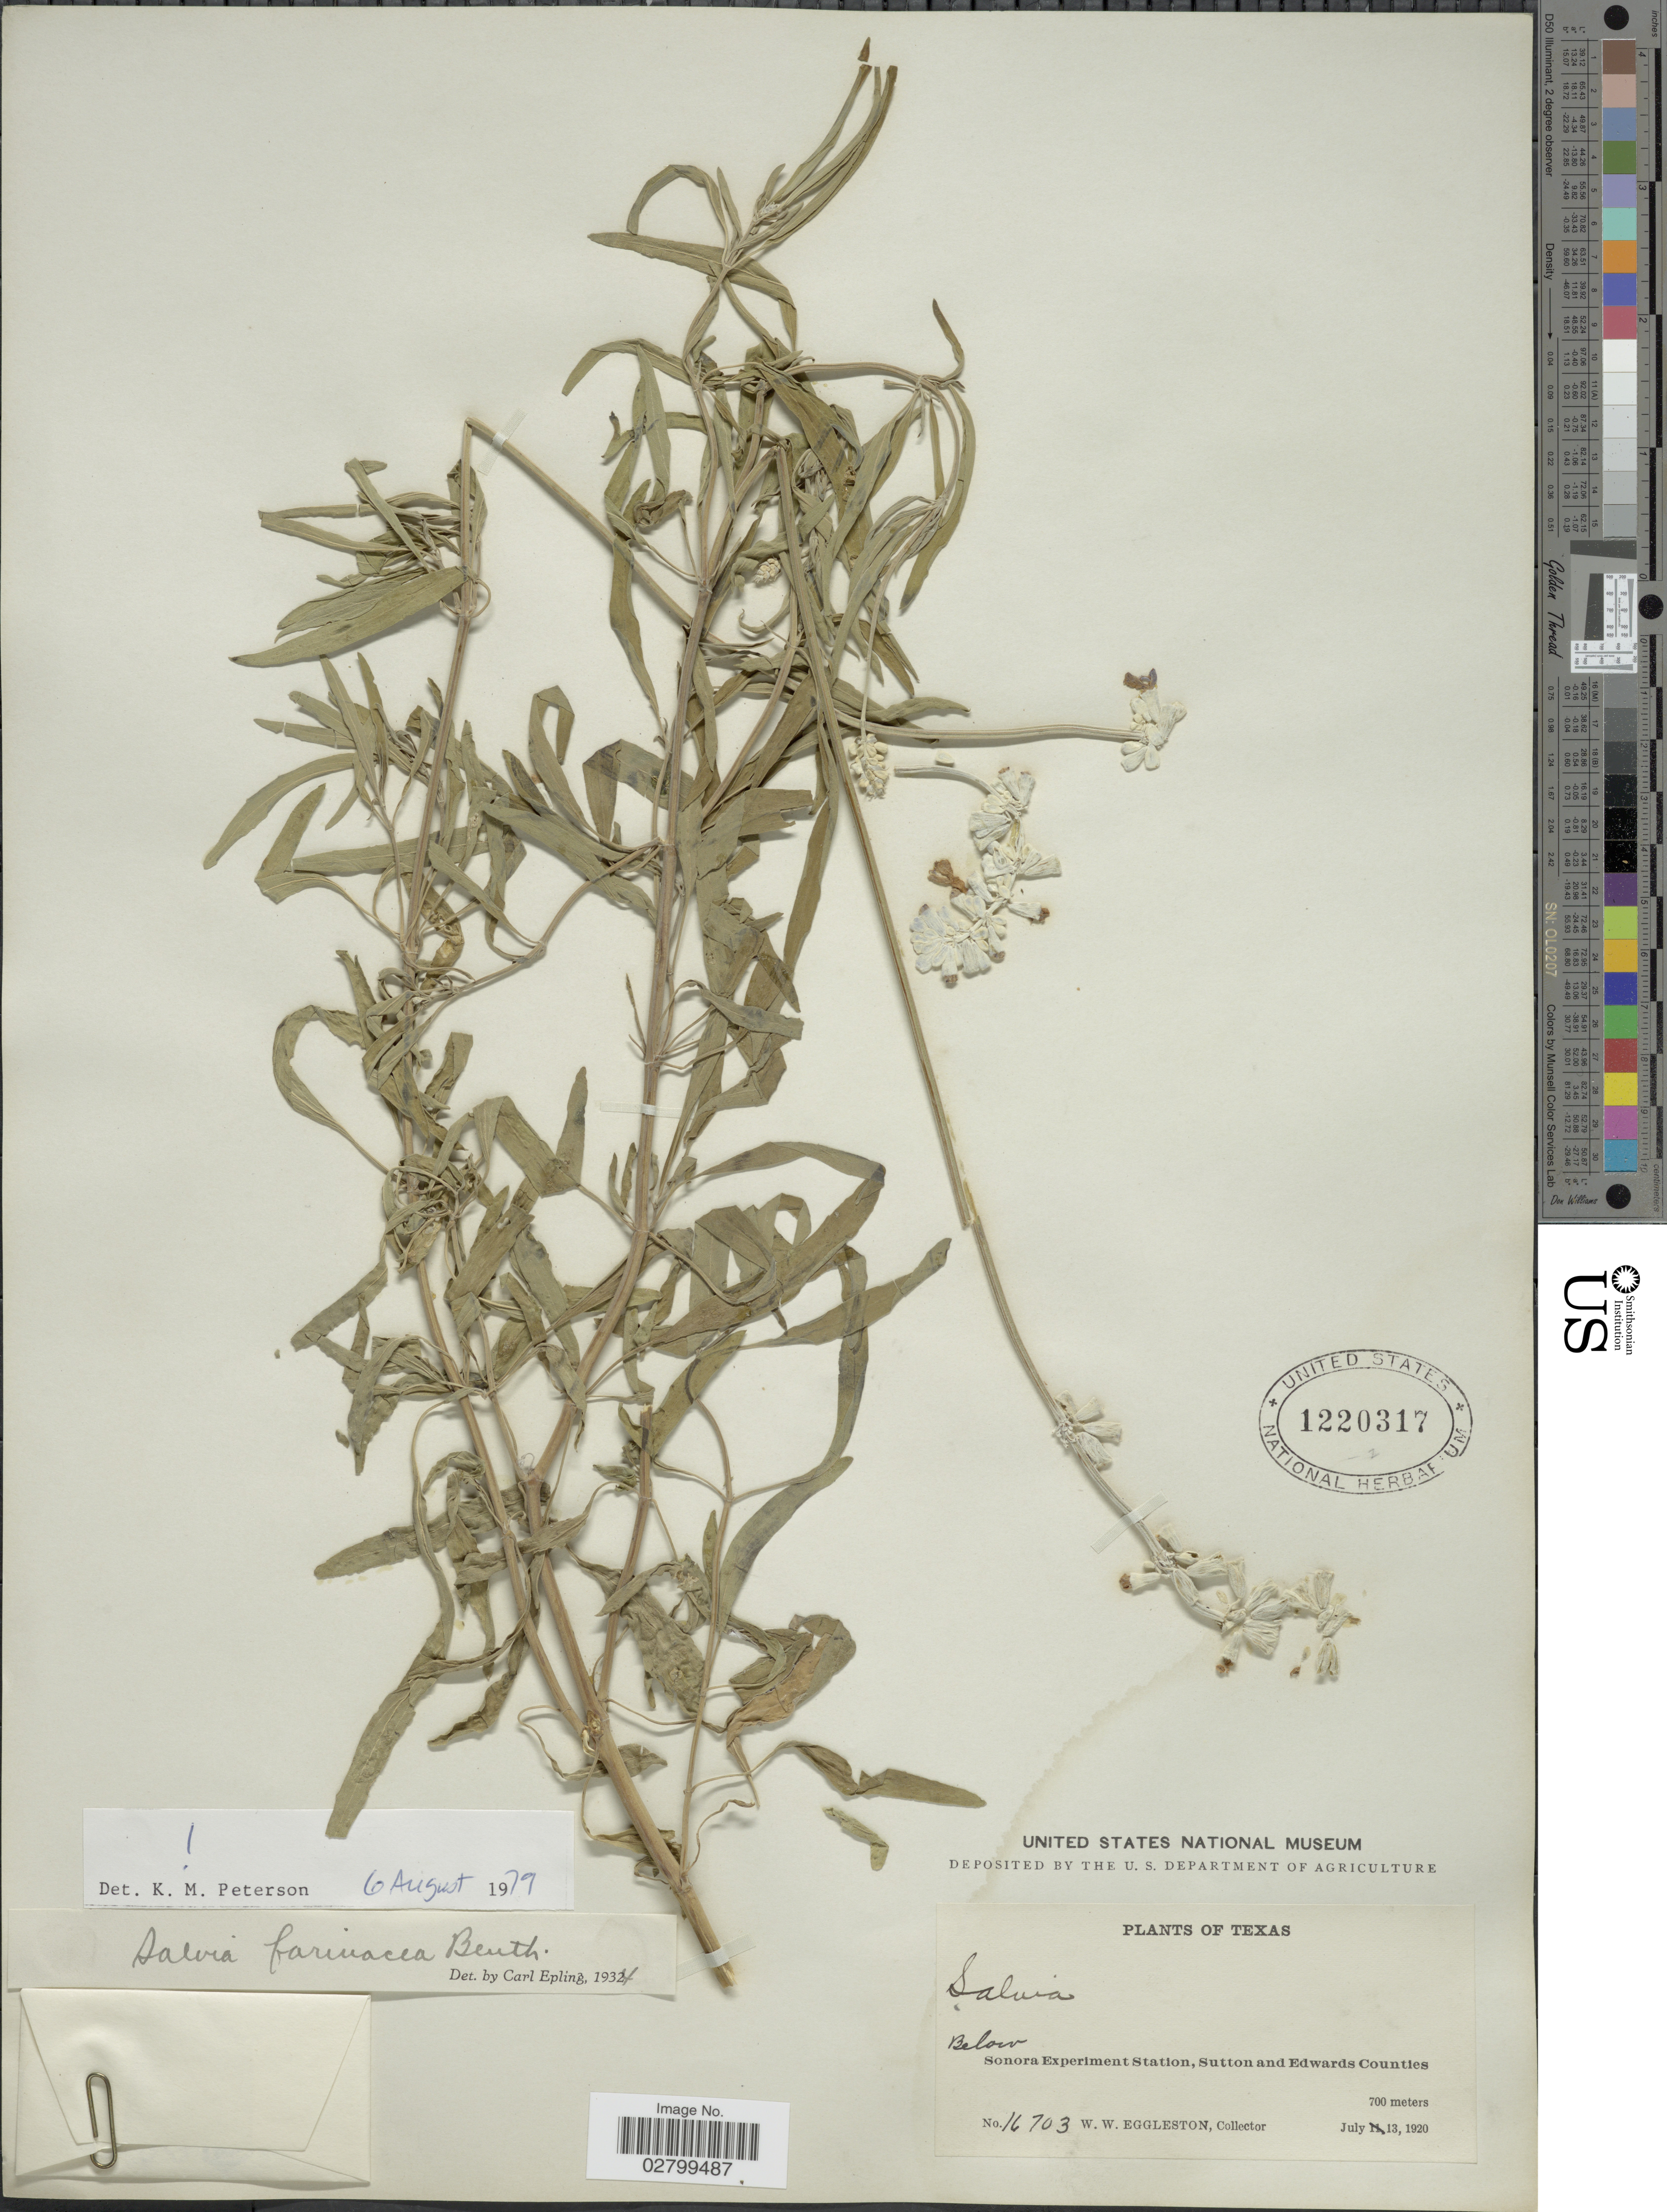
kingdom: Plantae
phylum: Tracheophyta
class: Magnoliopsida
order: Lamiales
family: Lamiaceae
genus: Salvia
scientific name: Salvia farinacea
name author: Benth.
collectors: W. W. Eggleston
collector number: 16703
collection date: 1920-07-13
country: United States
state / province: Texas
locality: Below Sonora Experiment Station, Sutton and Edwards Counties.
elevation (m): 700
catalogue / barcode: US 1220317